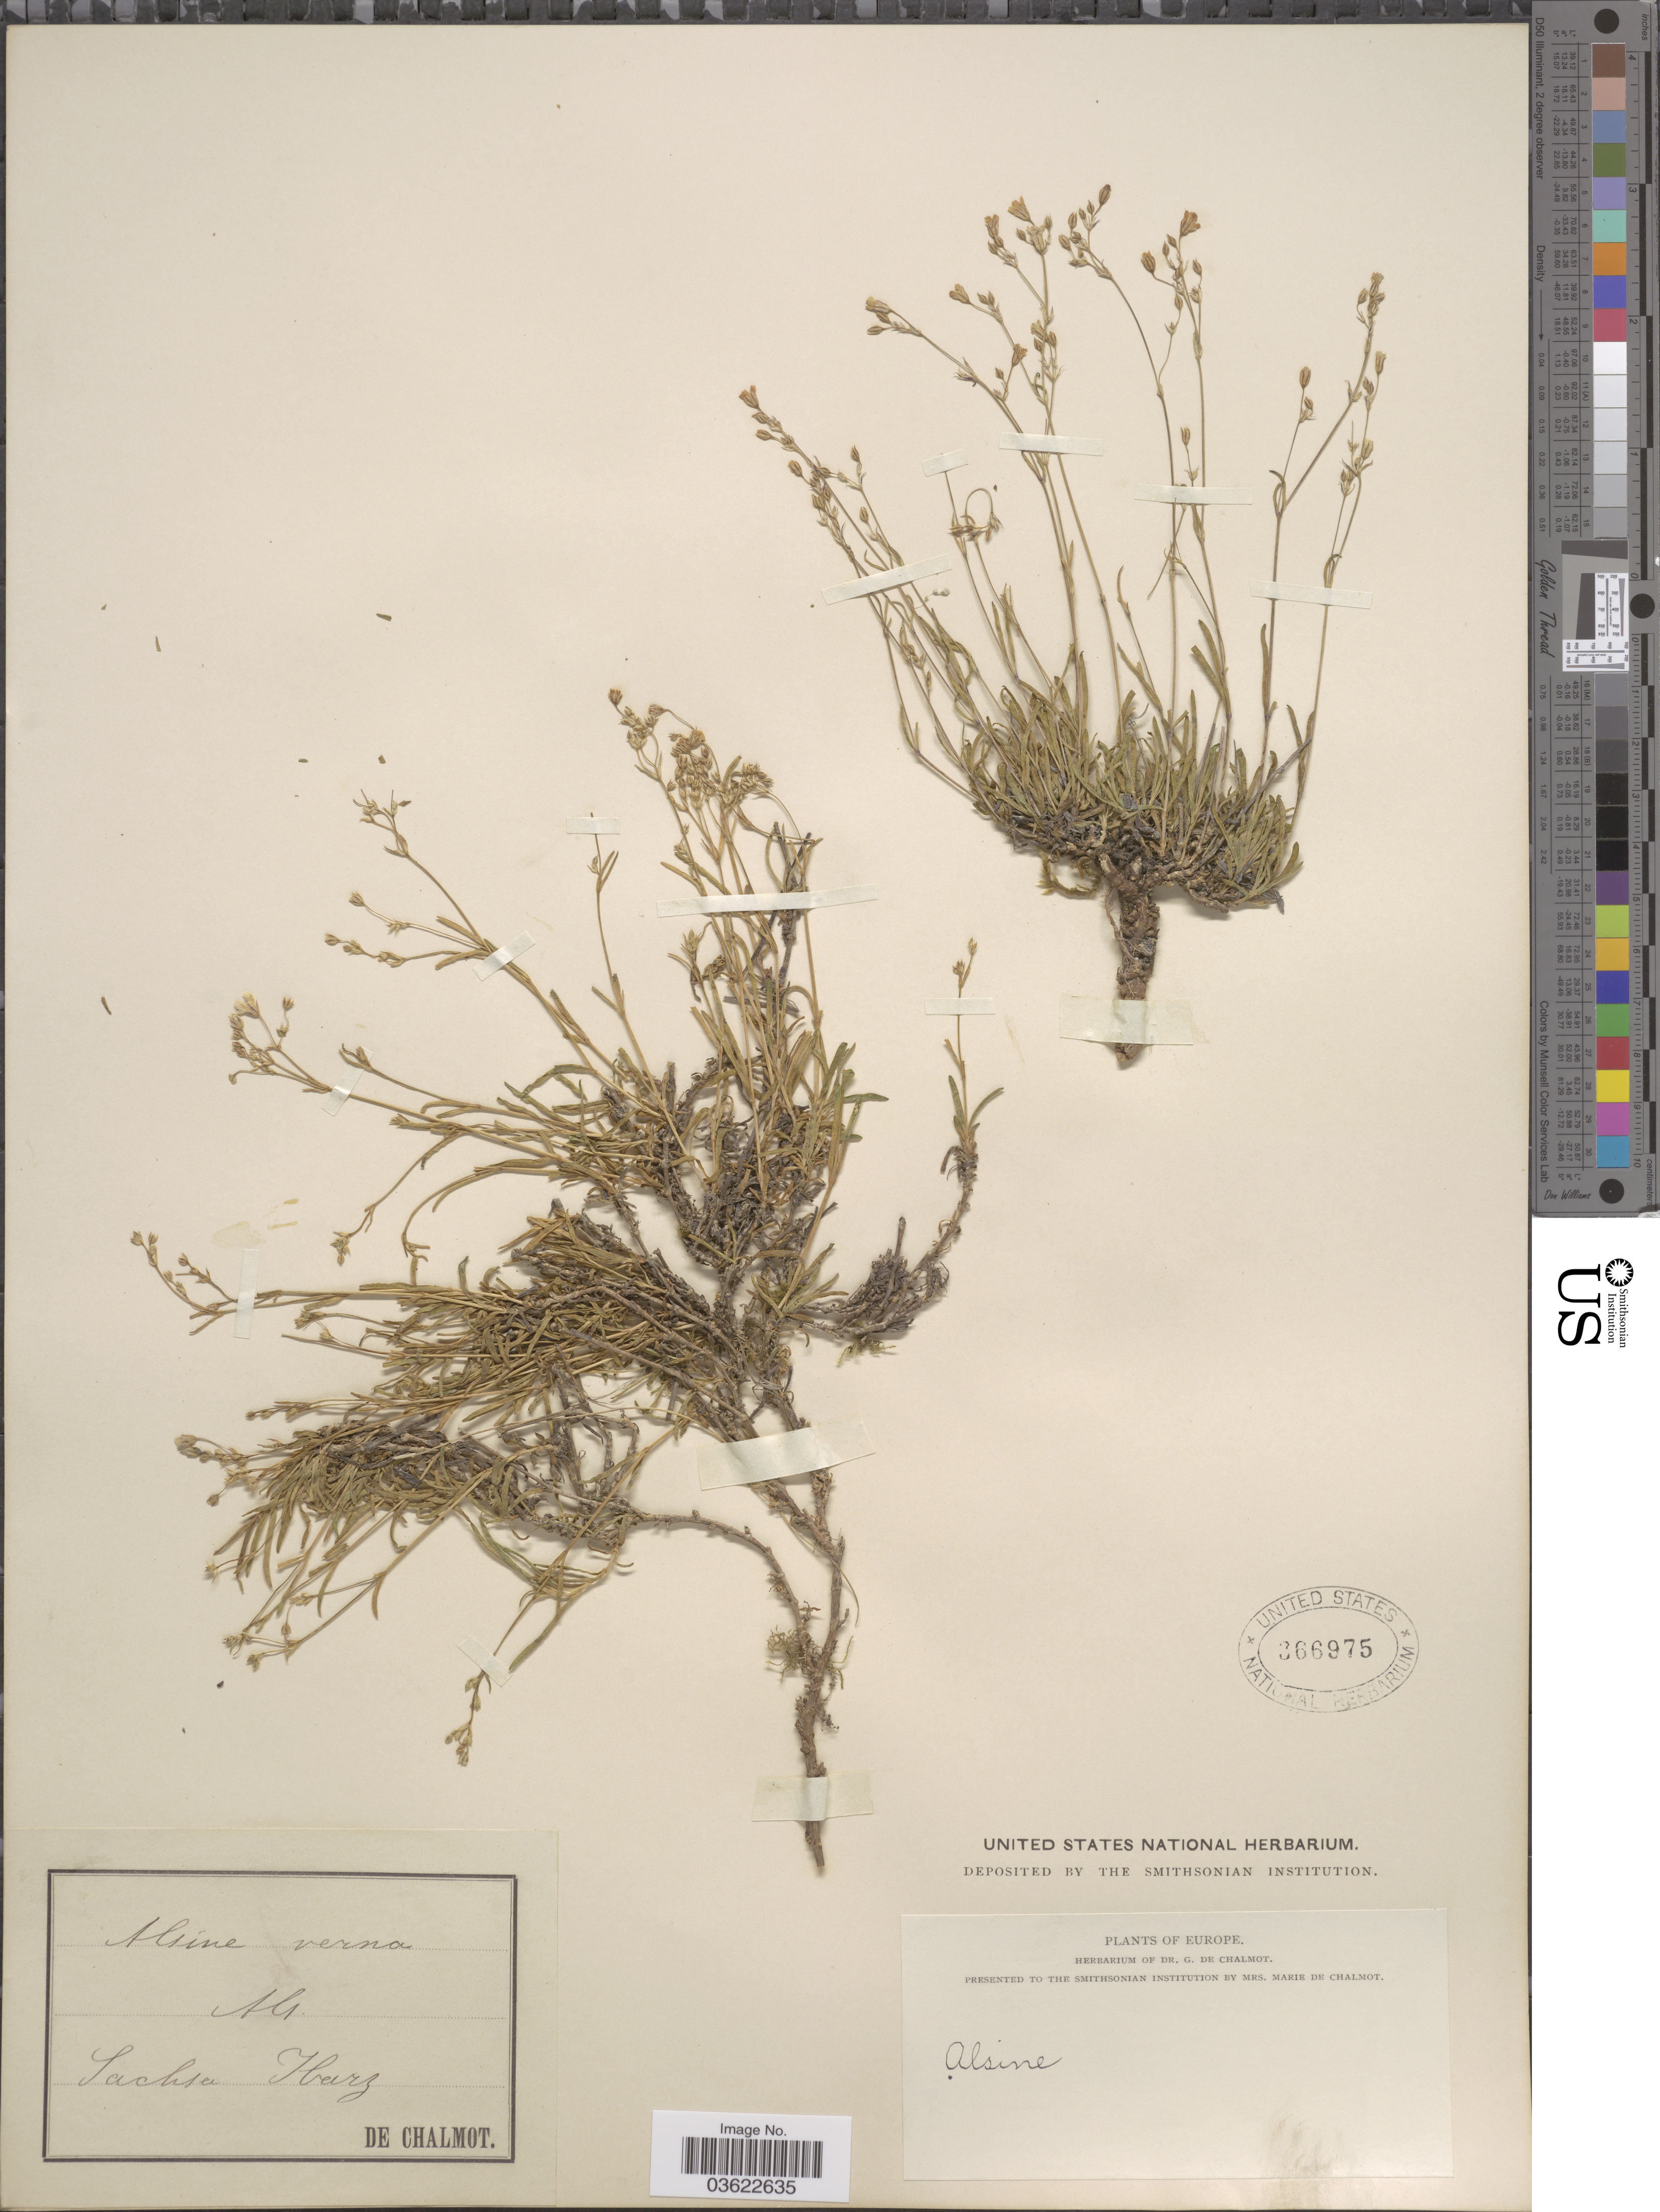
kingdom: Plantae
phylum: Tracheophyta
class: Magnoliopsida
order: Caryophyllales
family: Caryophyllaceae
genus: Arenaria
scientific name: Arenaria verna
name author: L.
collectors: G. de Chalmot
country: Germany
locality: Europe. Sachsa Harz.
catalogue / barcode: US 366975